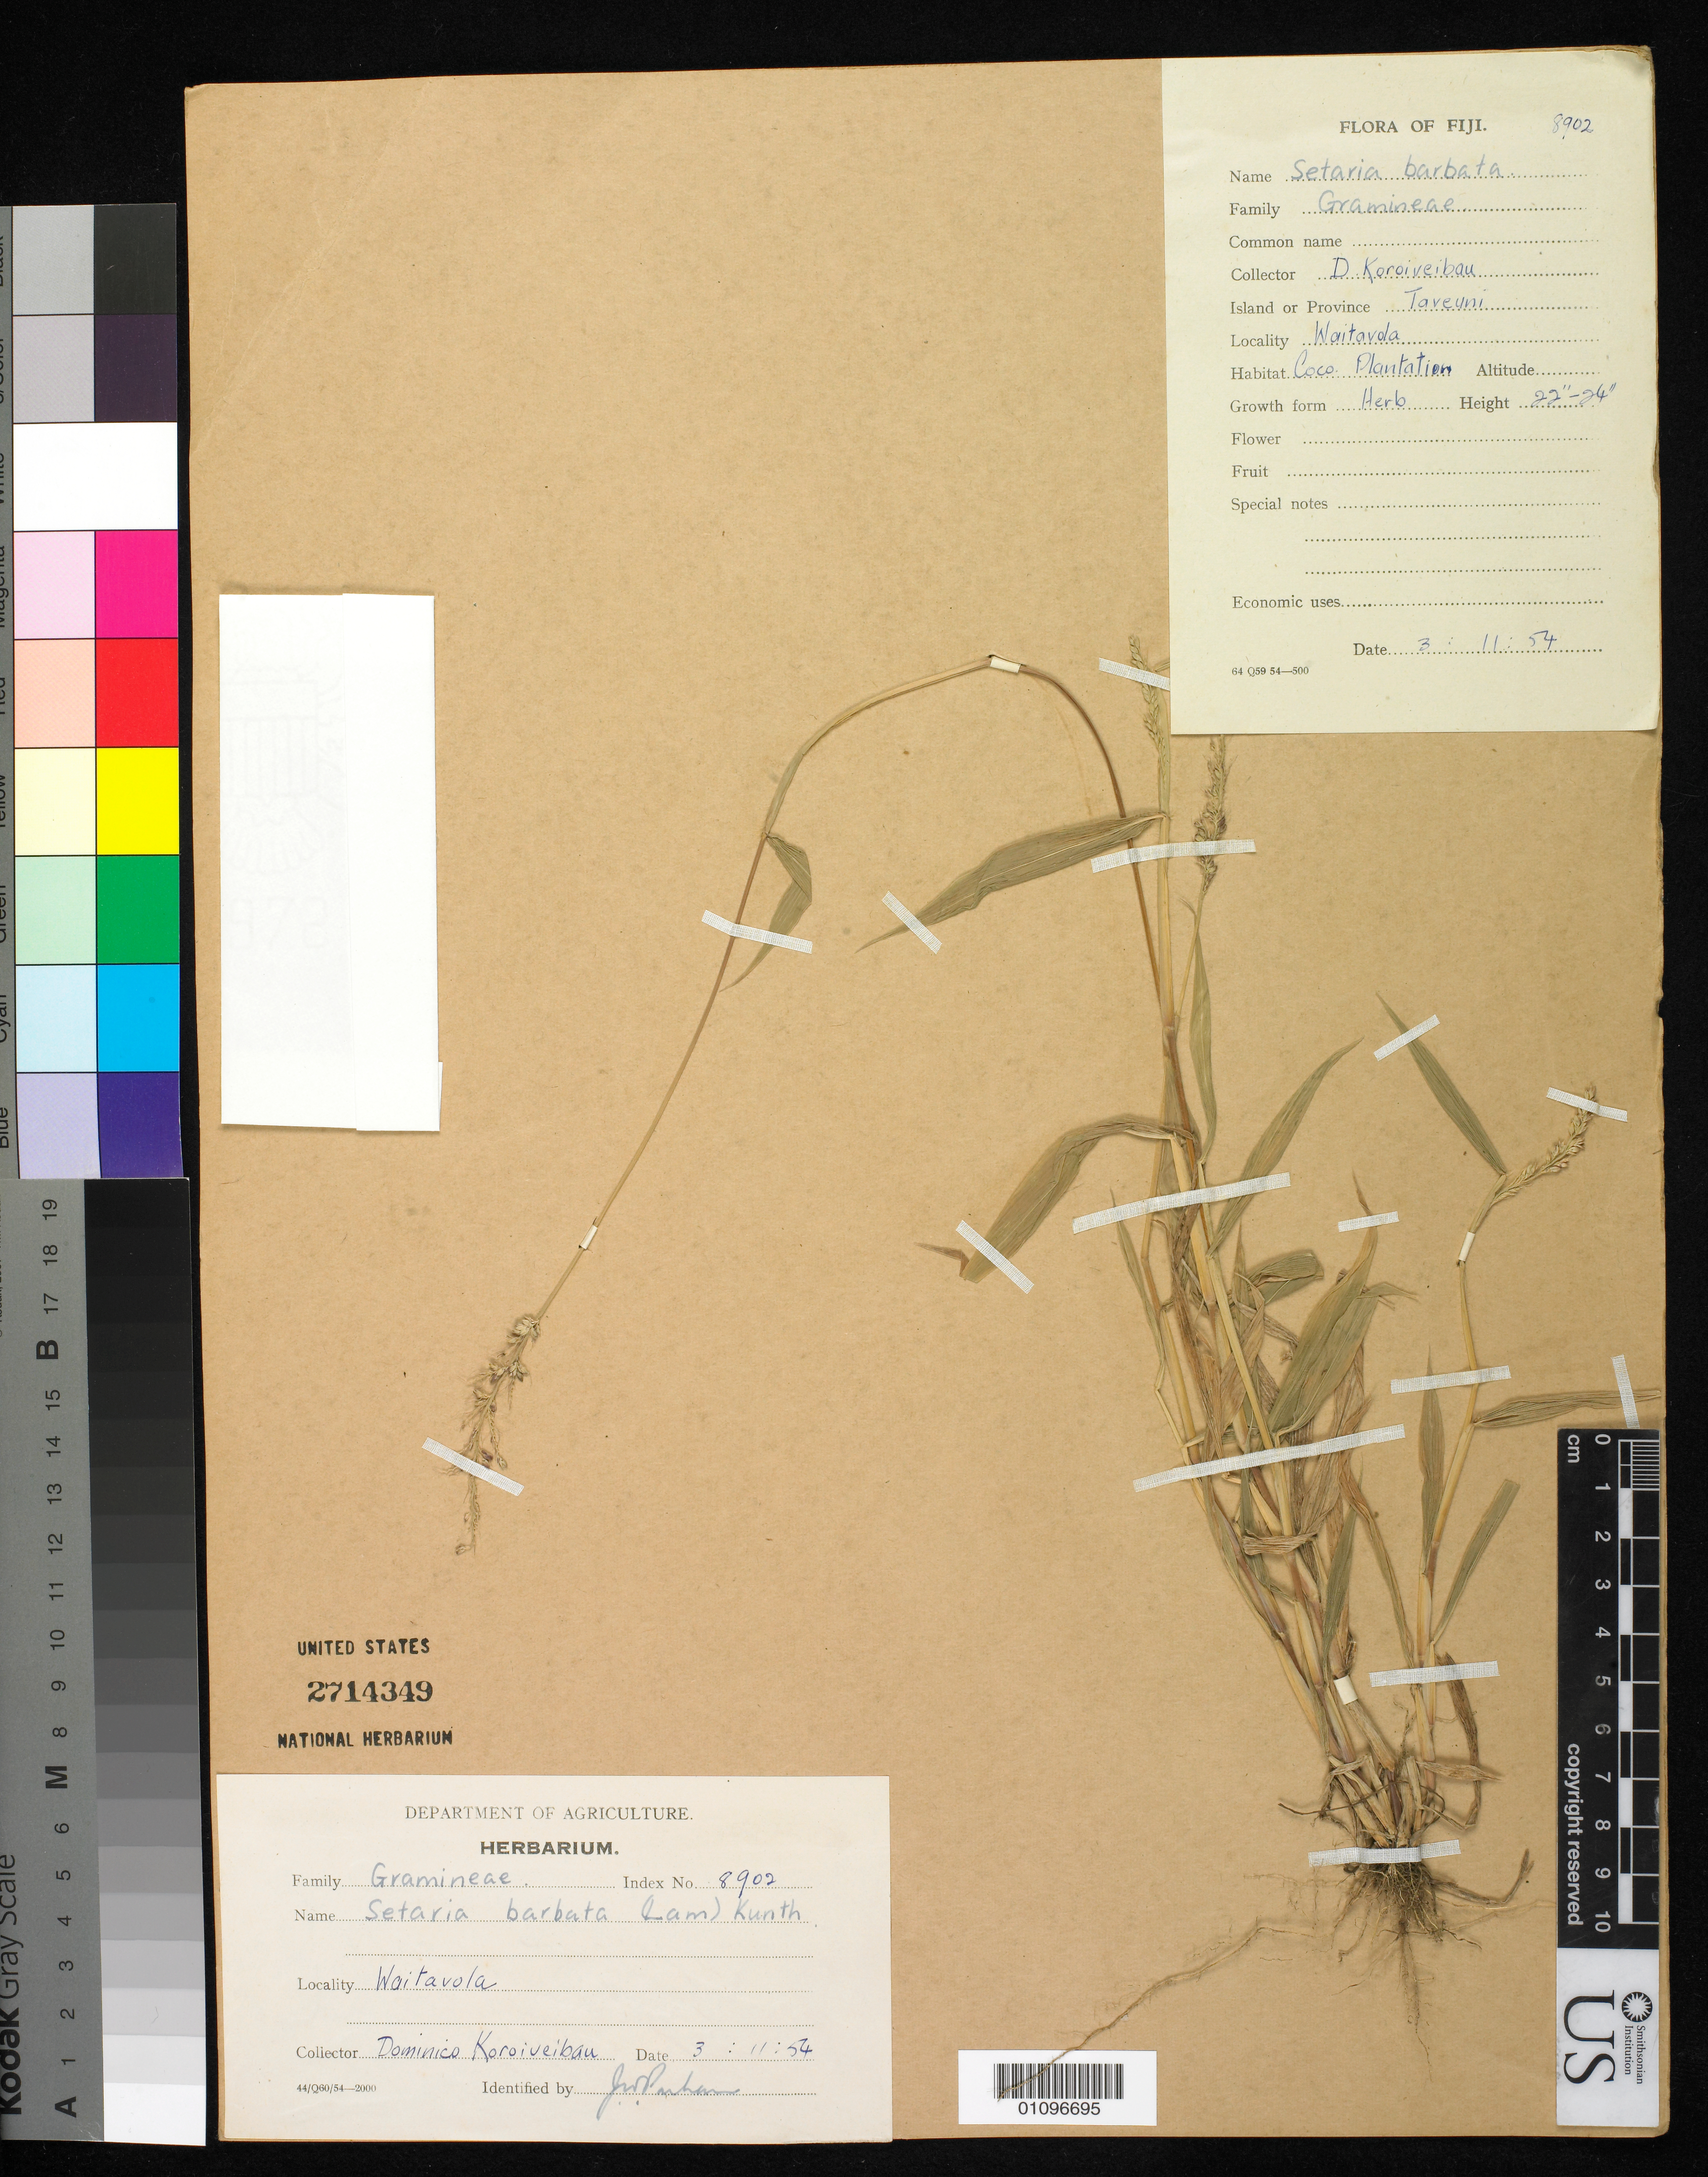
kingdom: Plantae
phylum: Tracheophyta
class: Liliopsida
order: Poales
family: Poaceae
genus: Setaria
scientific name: Setaria barbata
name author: (Lam.) Kunth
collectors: D. Koroiveibau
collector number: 8902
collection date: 1954-11-03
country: Fiji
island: Taveuni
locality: Waitavola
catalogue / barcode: US 2714349